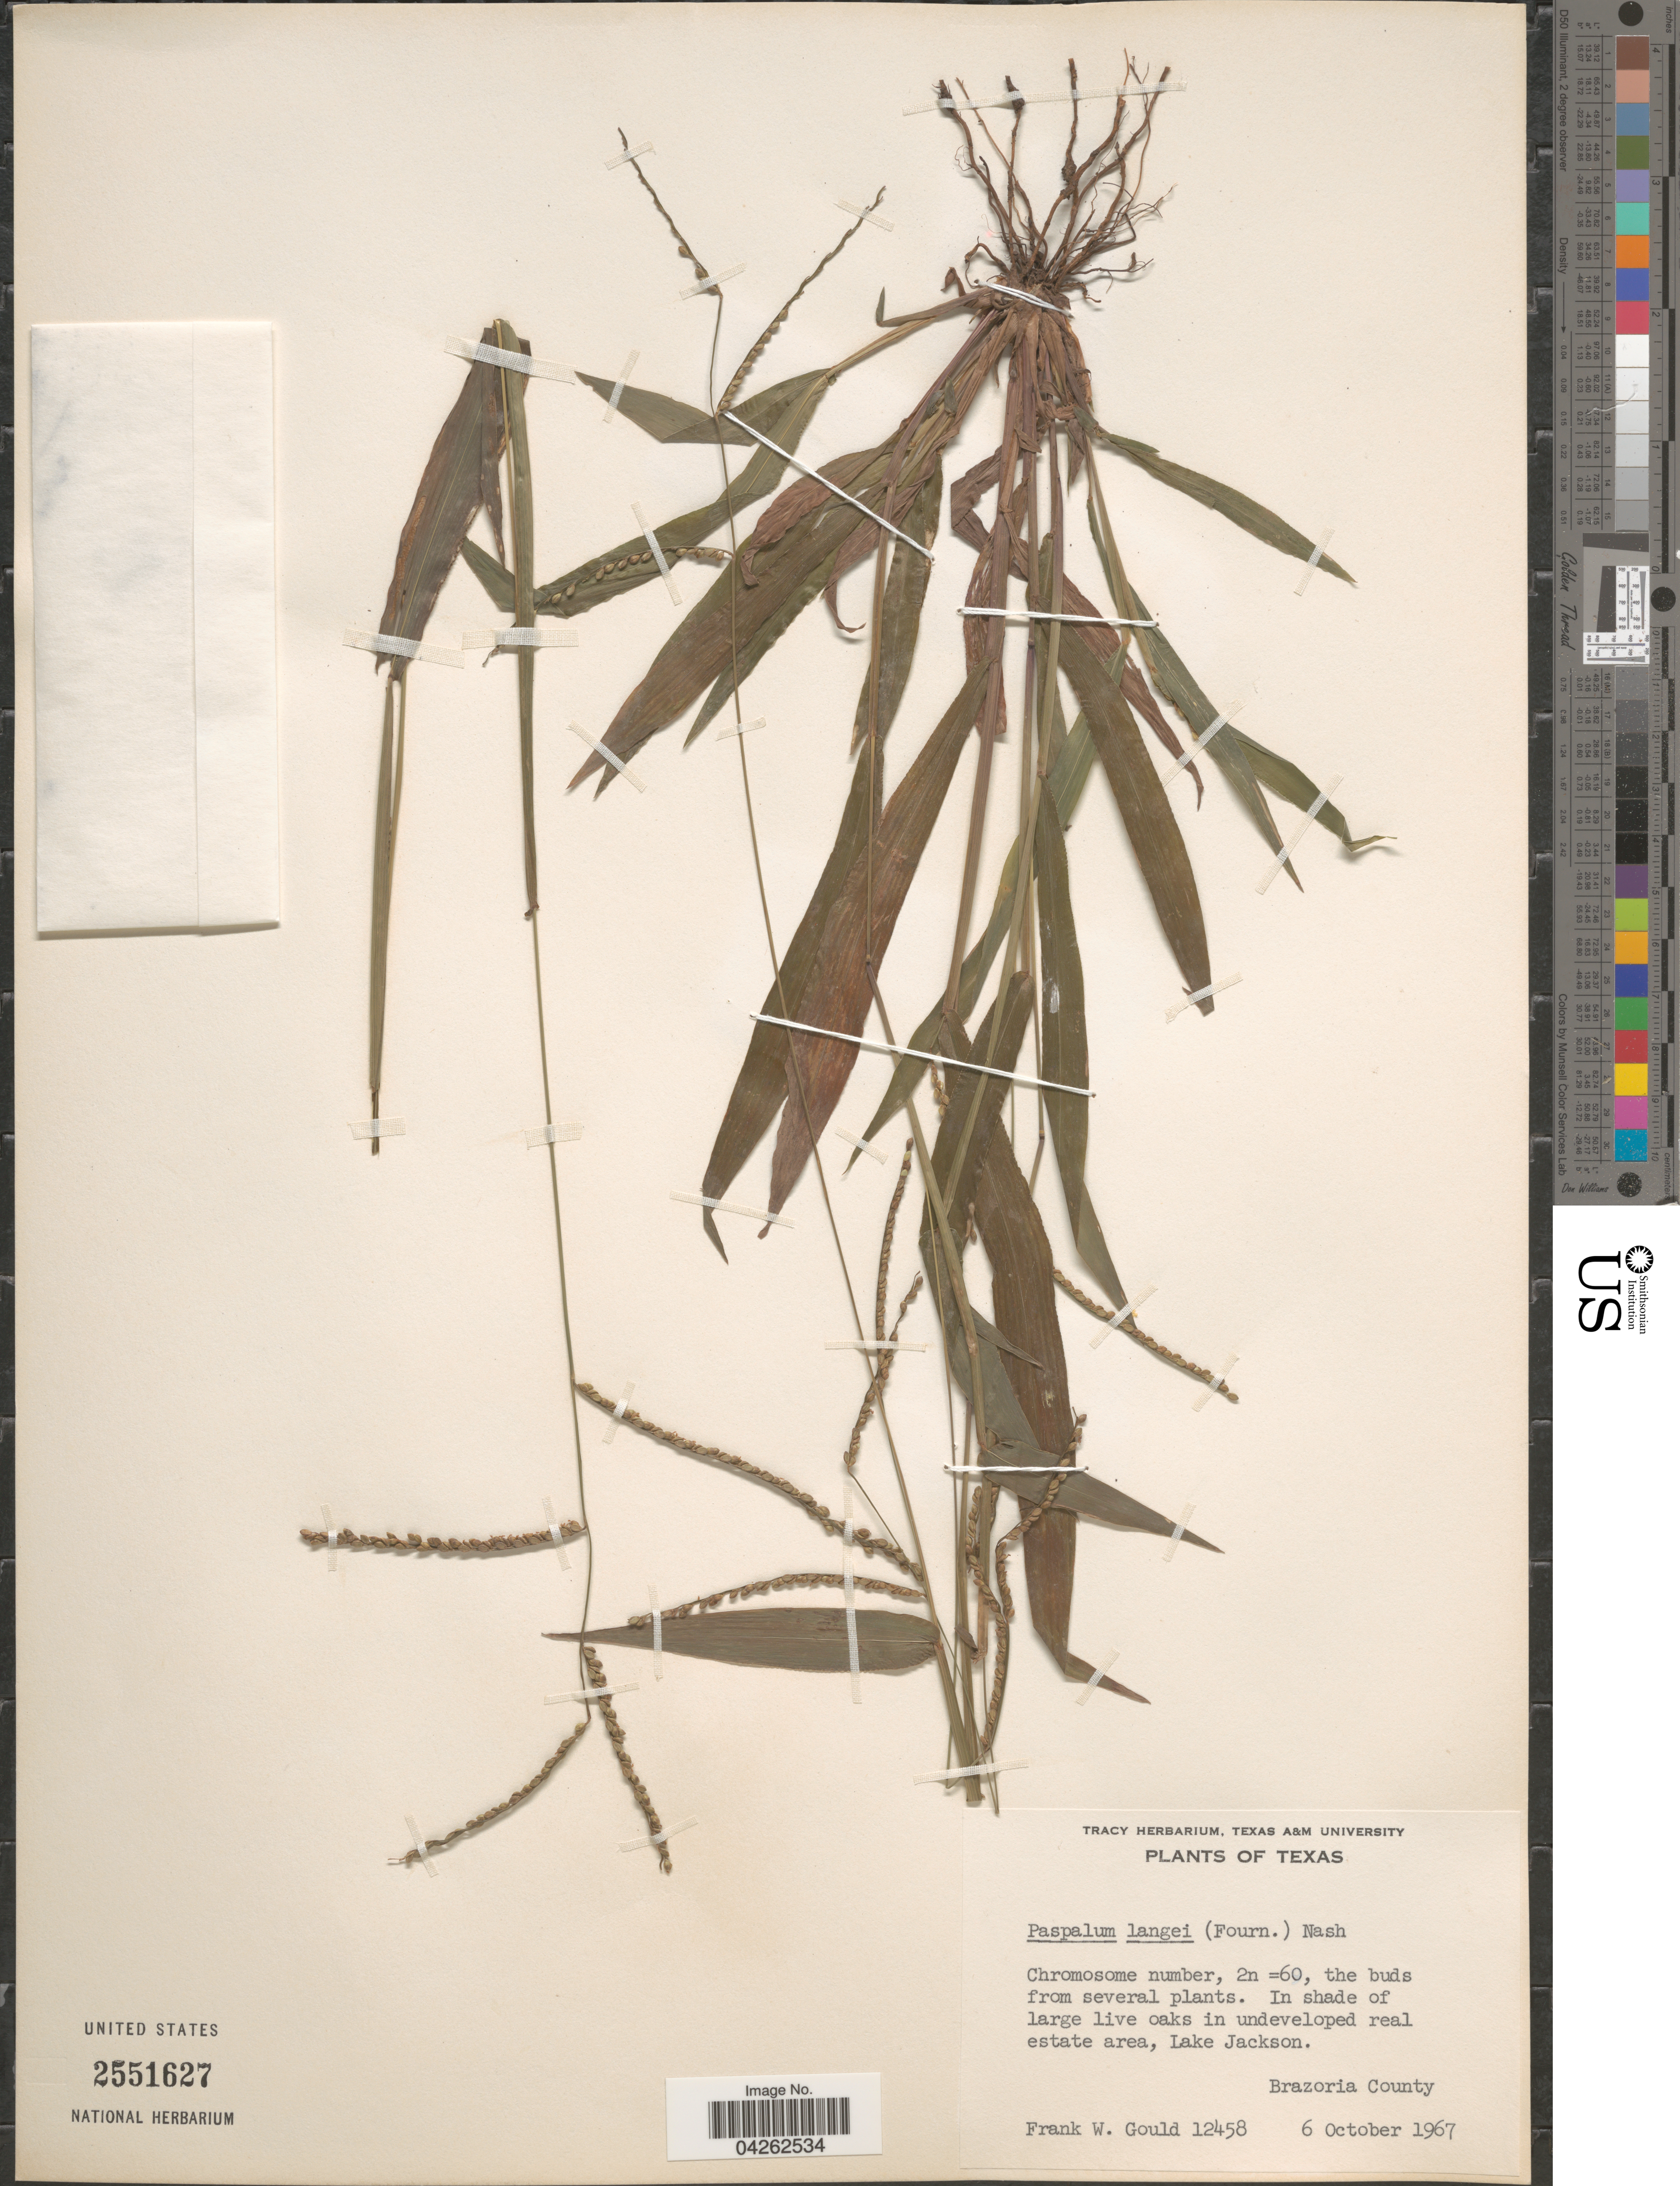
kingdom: Plantae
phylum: Tracheophyta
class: Liliopsida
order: Poales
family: Poaceae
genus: Paspalum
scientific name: Paspalum langei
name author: (E. Fourn.) Nash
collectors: F. W. Gould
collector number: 12458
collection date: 1967-10-06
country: United States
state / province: Texas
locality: In shade of large live oaks in undeveloped real estate area, Lake Jackson. Brazoria County.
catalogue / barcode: US 2551627